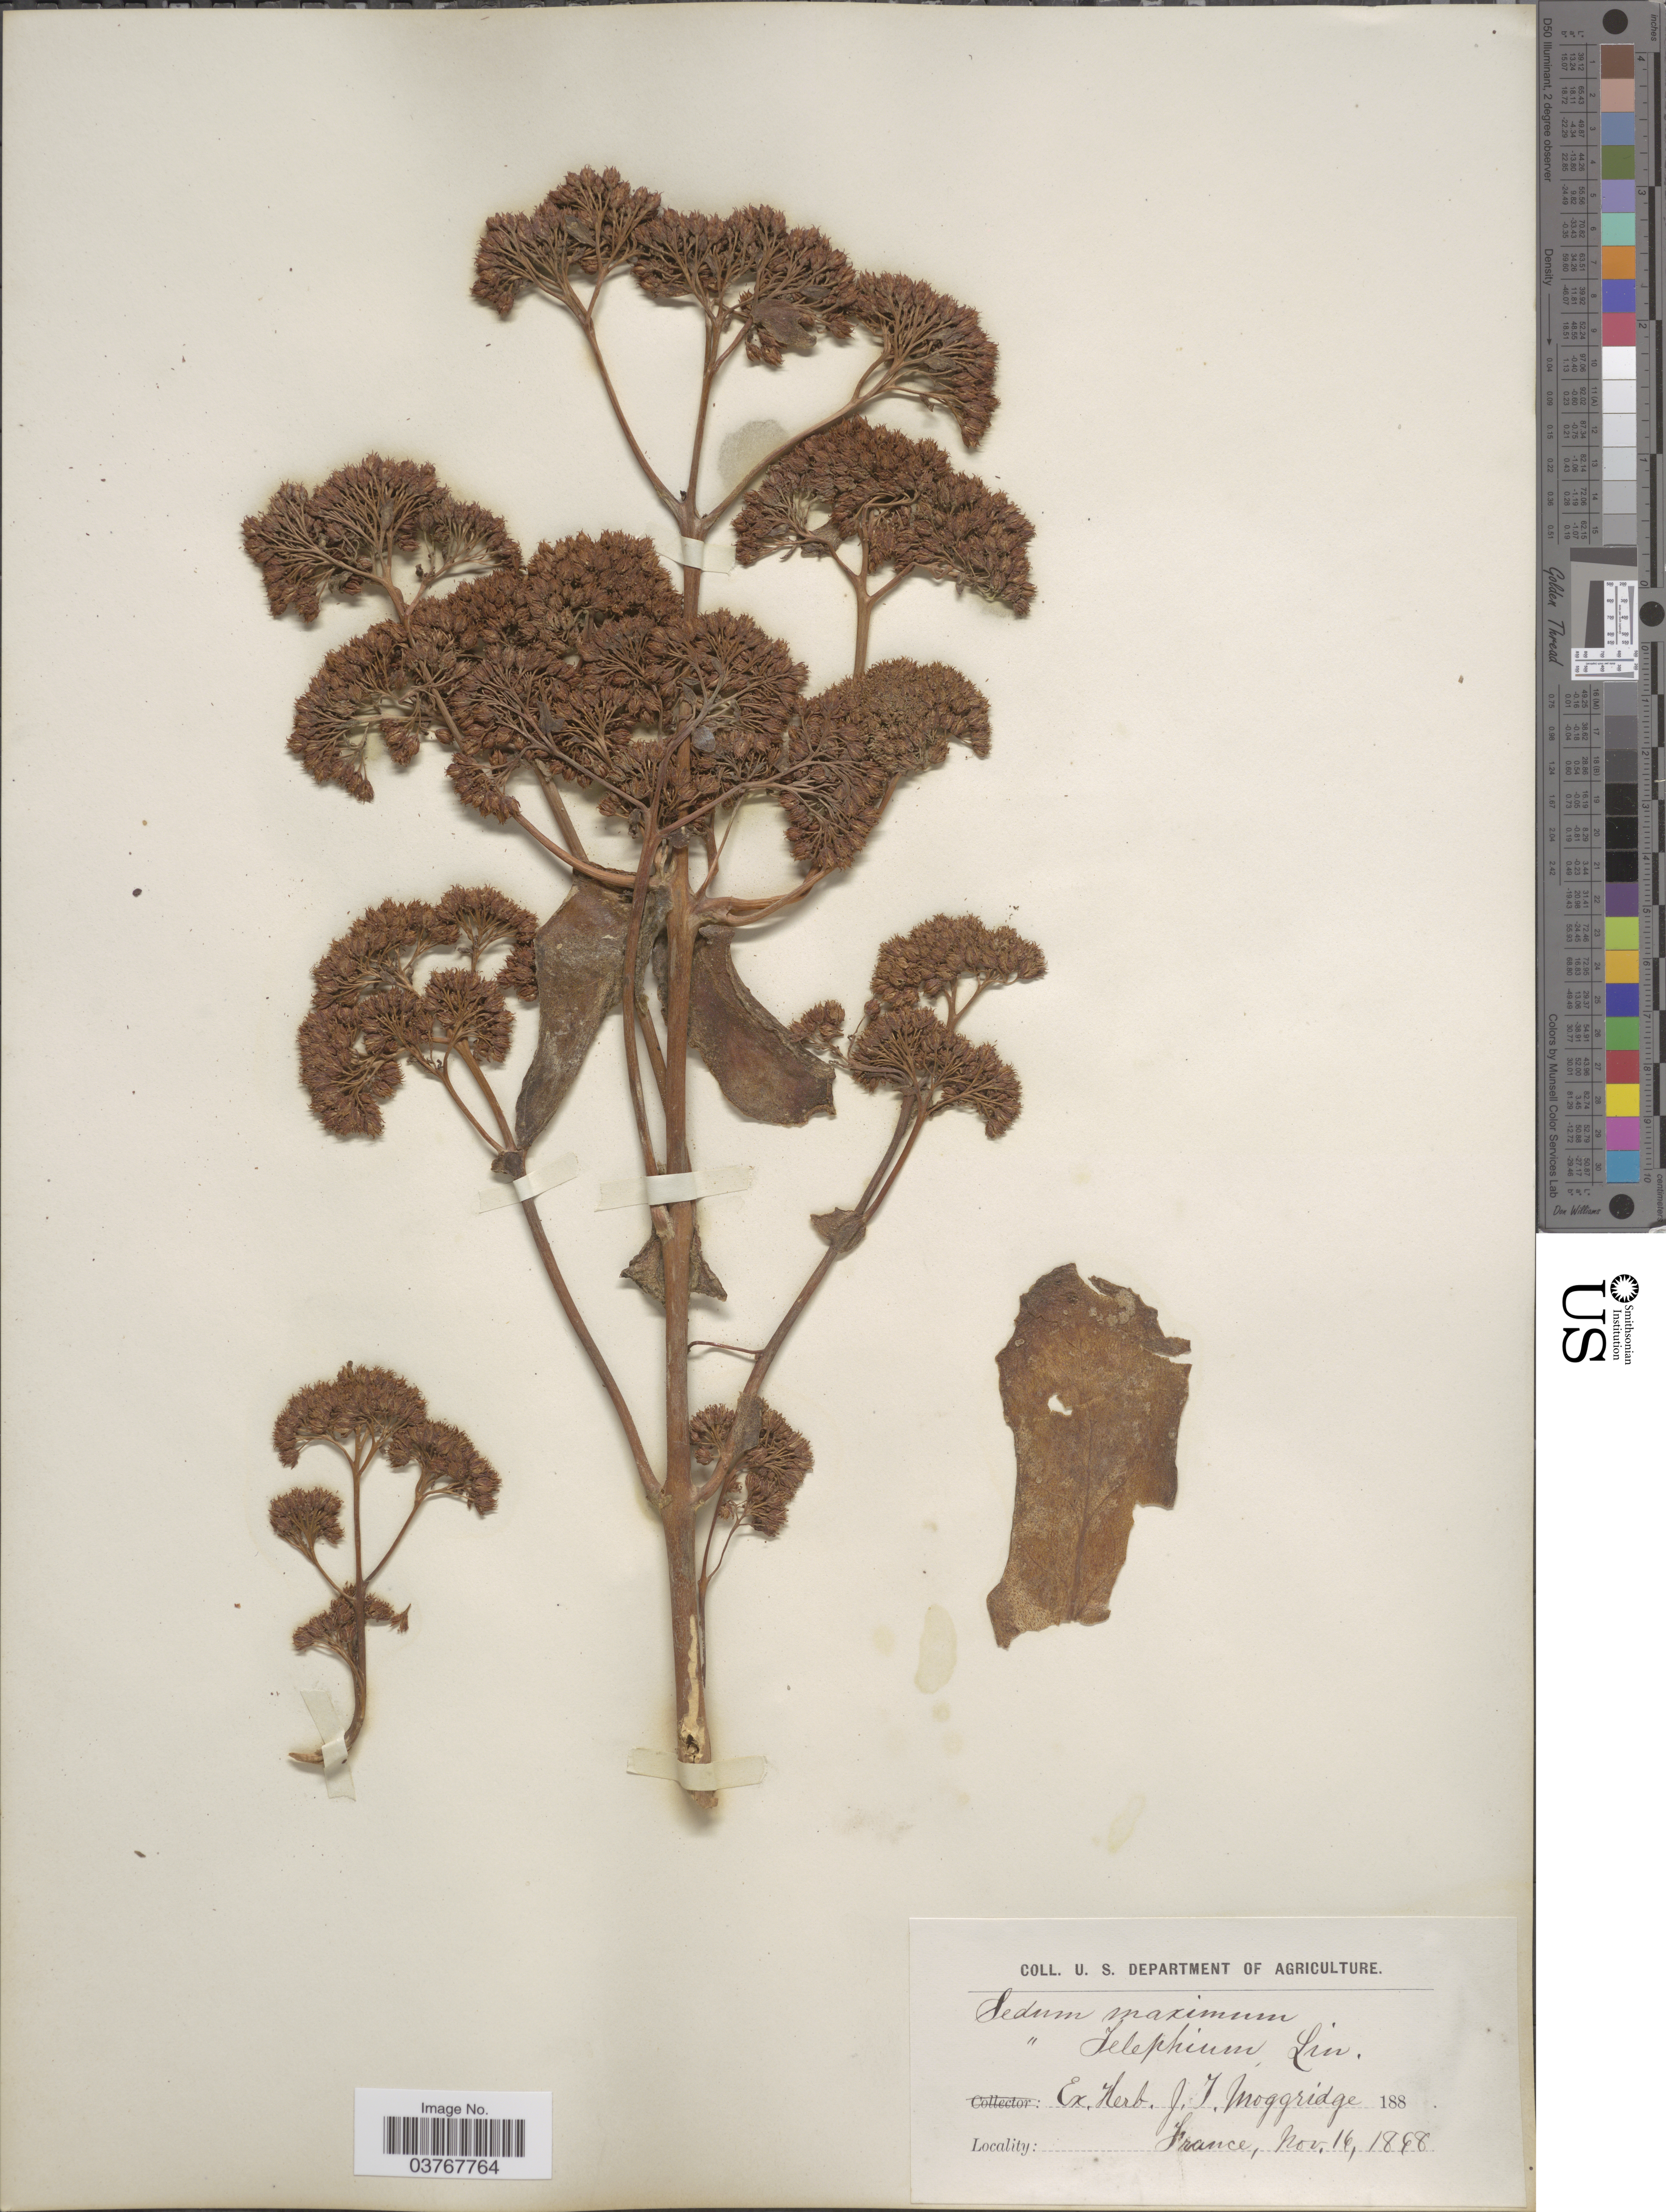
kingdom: Plantae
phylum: Tracheophyta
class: Magnoliopsida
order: Saxifragales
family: Crassulaceae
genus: Hylotelephium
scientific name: Hylotelephium maximum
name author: (L.) Holub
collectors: ex herb. J.T. Moggridge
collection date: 1868-11-16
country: France